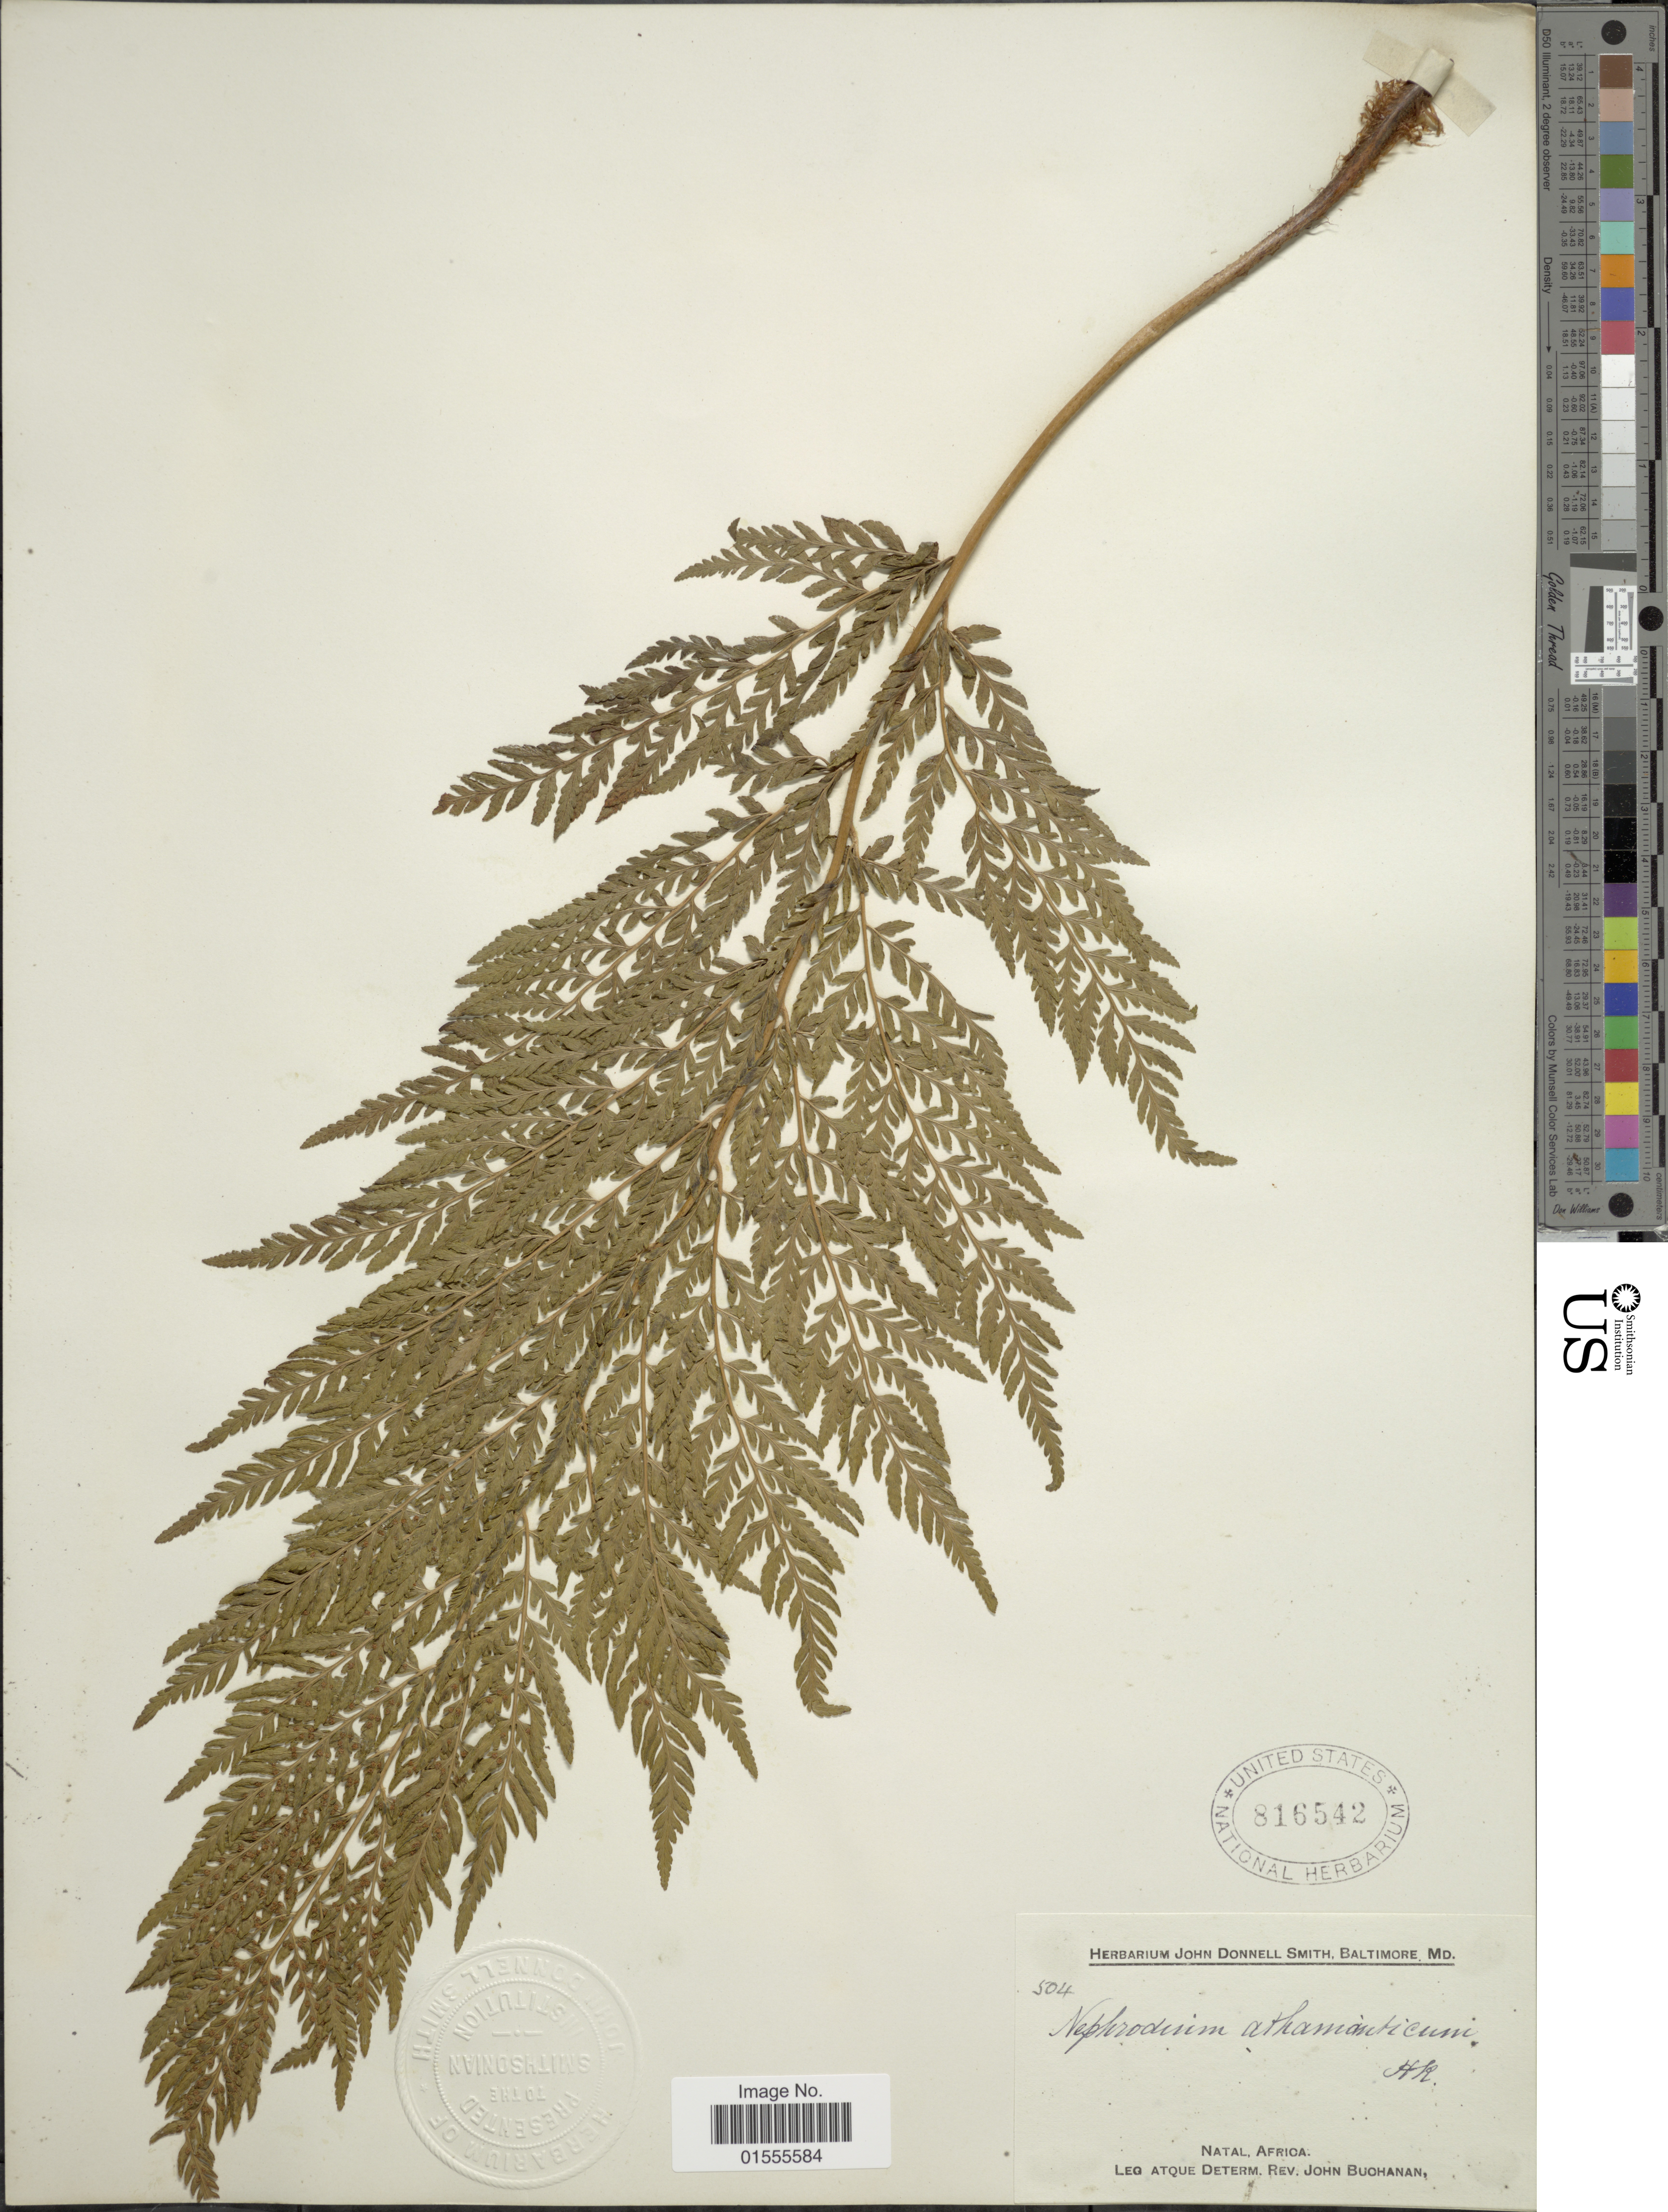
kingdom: Plantae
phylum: Tracheophyta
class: Polypodiopsida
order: Polypodiales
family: Dryopteridaceae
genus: Dryopteris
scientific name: Dryopteris athamantica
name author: (Kunze) Kunze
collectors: J. Buchanan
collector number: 504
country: South Africa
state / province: KwaZulu-Natal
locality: Natal, Africa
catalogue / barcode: US 816542